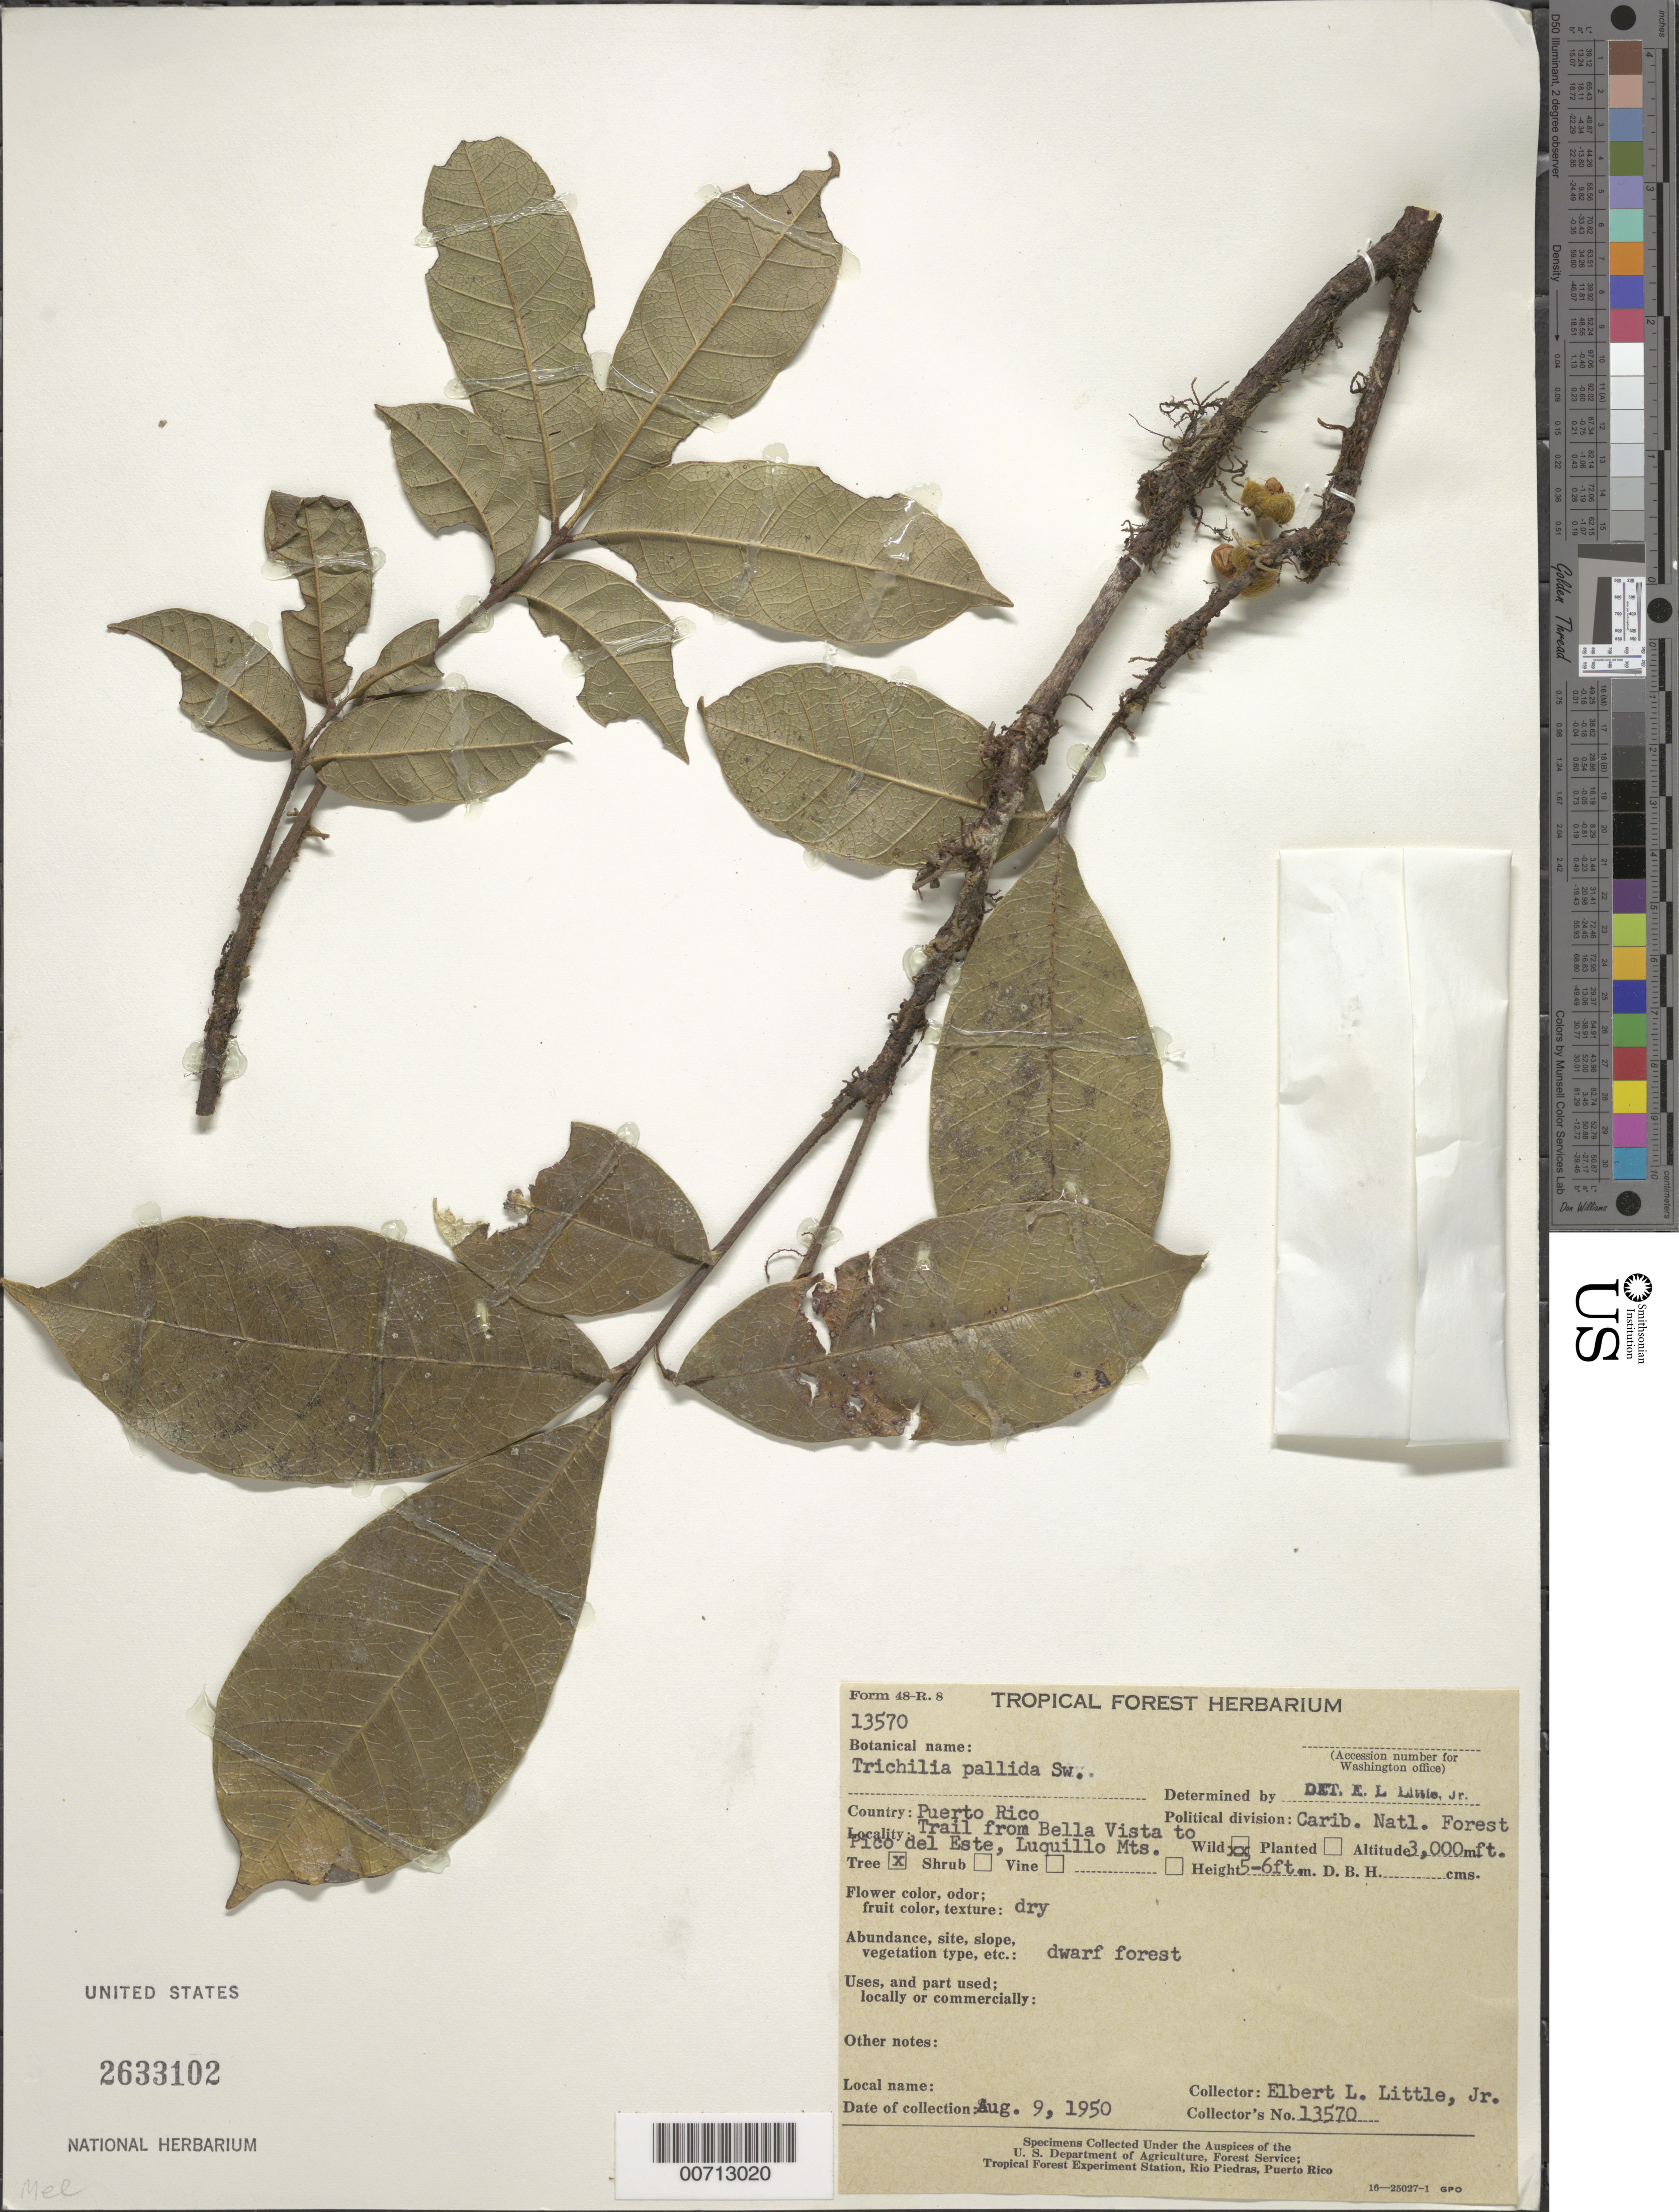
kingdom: Plantae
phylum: Tracheophyta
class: Magnoliopsida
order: Sapindales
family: Meliaceae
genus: Trichilia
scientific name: Trichilia pallida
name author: Sw.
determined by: Little, Elbert L., Jr., (FSSR), United States Department of Agriculture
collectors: E. L. Little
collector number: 13570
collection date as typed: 09 Aug 1950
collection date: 1950-08-09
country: Puerto Rico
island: Greater Antilles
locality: Carib. Natl. Forest, trail from Bella Vista to Pico de Este, Luquillo Mts.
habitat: Dwarf forest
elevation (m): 914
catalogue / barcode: US 2633102